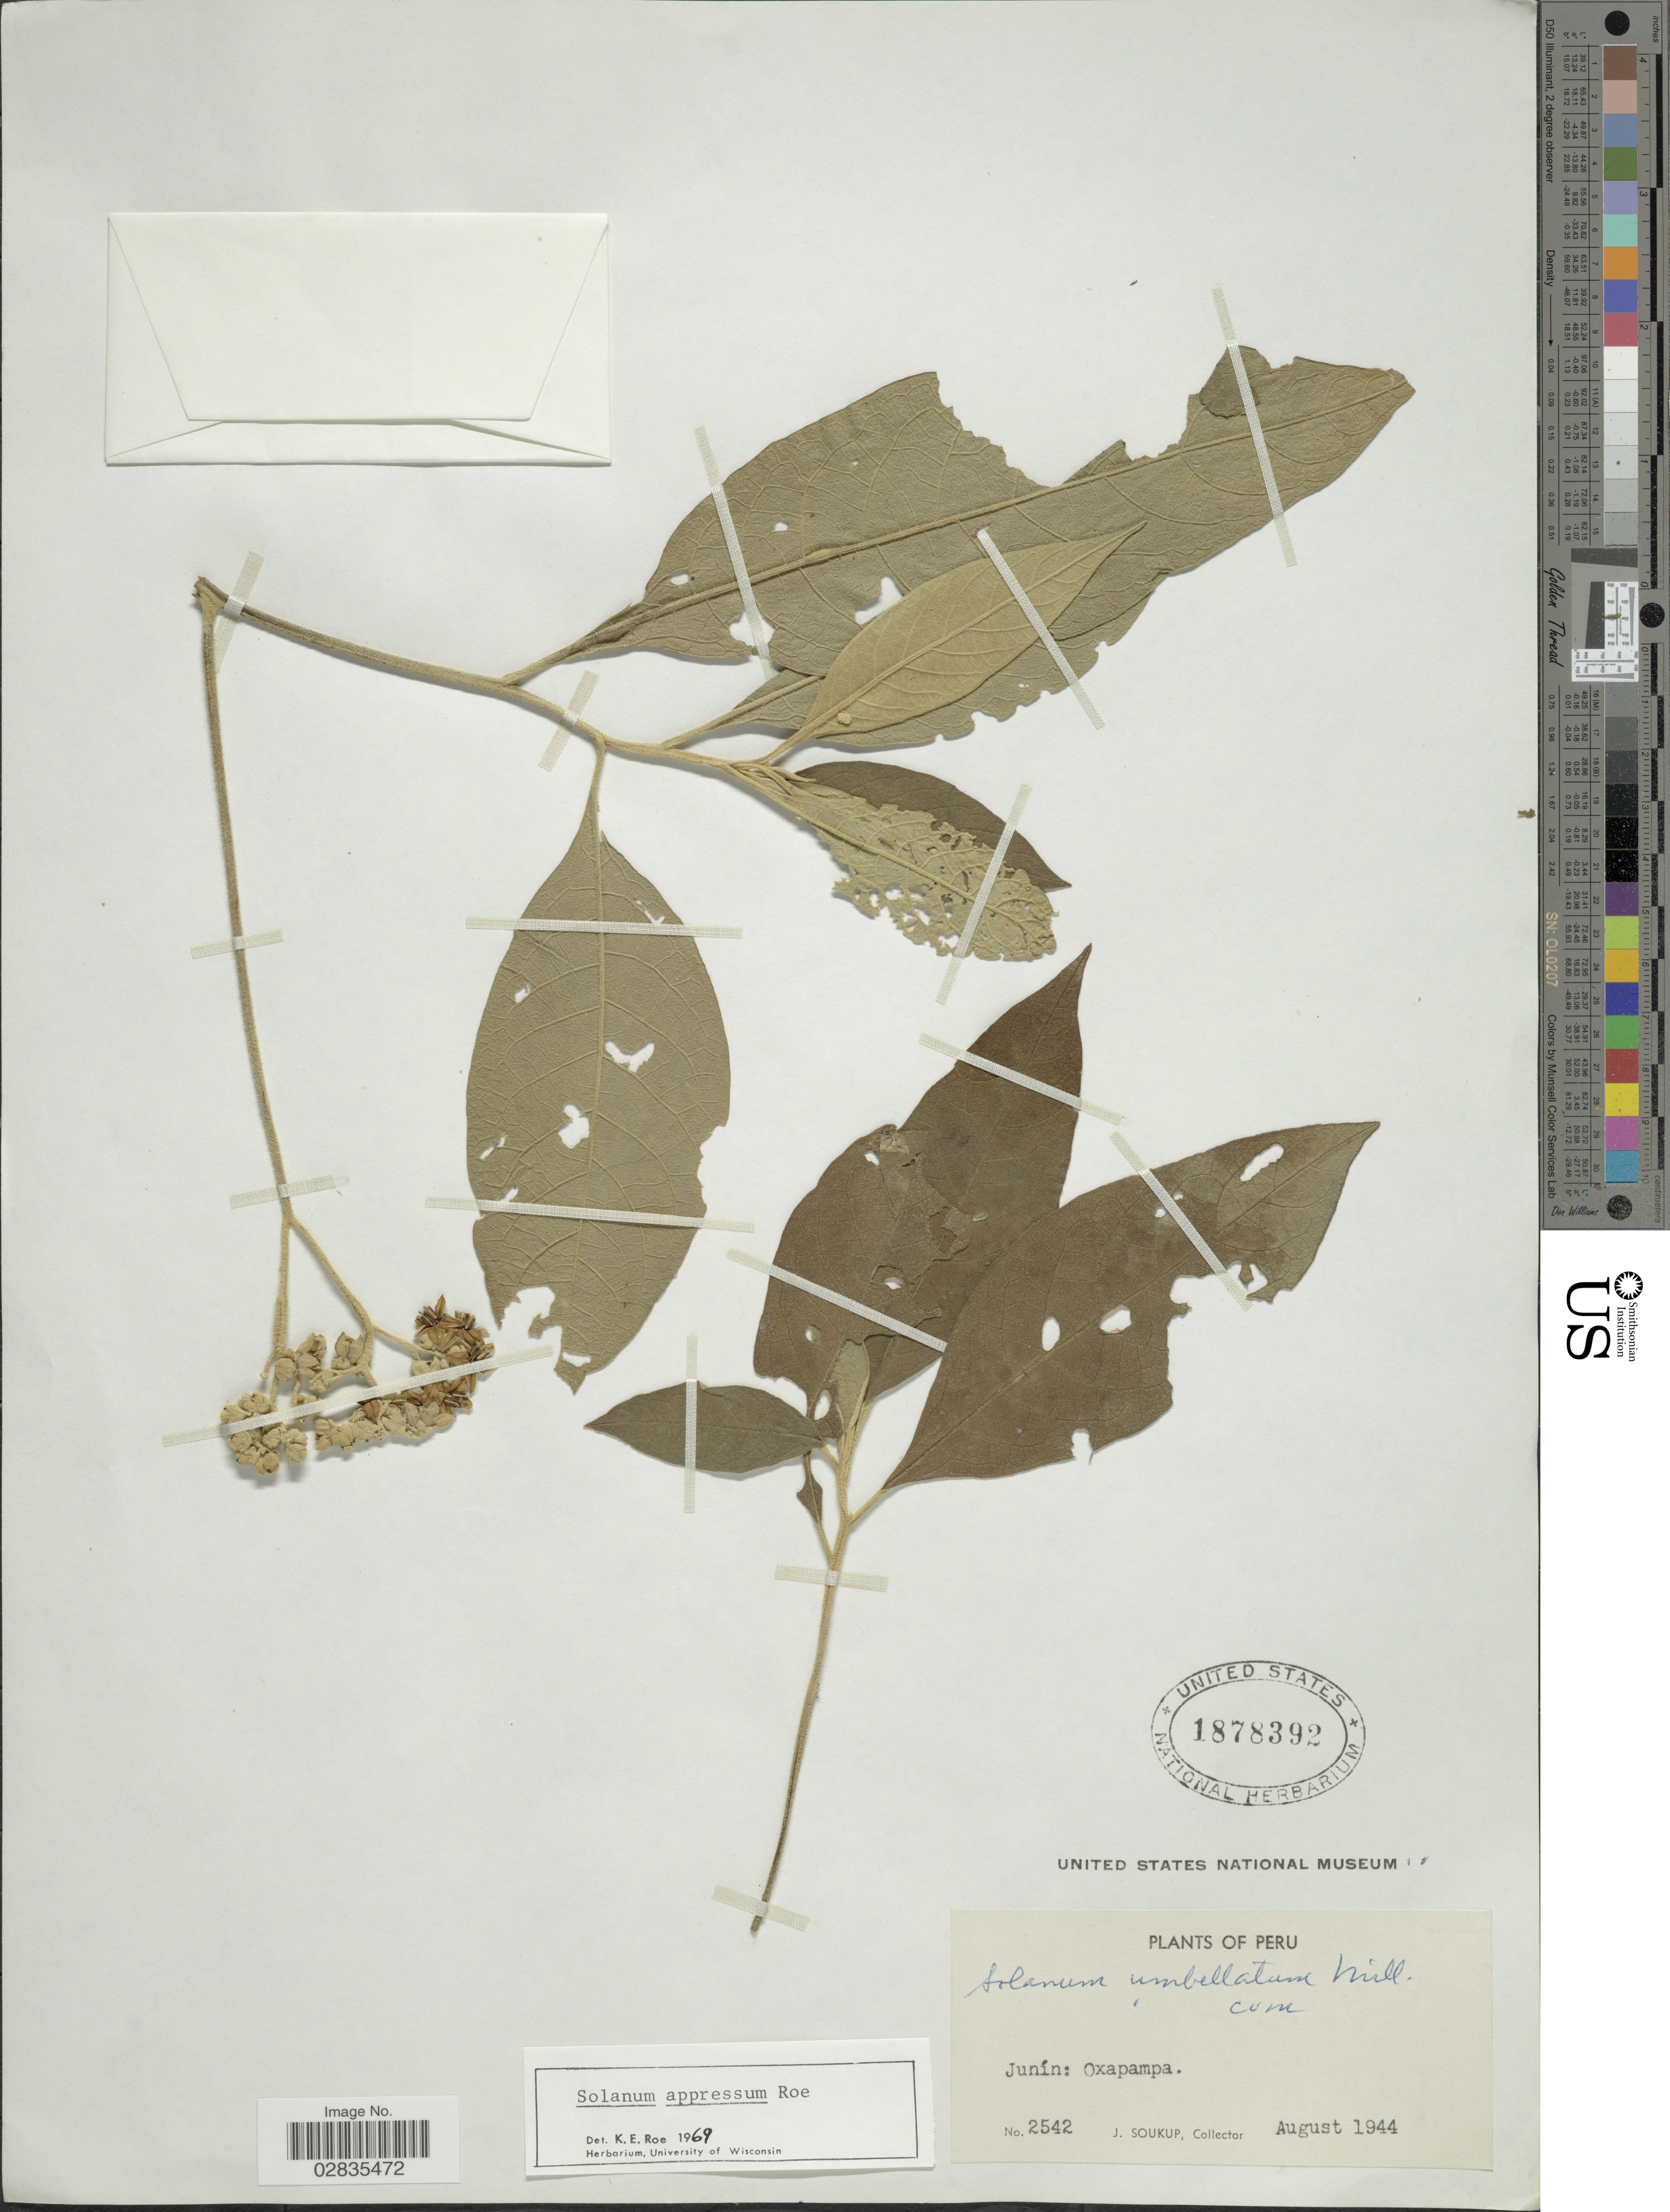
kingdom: Plantae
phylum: Tracheophyta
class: Magnoliopsida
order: Solanales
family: Solanaceae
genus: Solanum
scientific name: Solanum appressum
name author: K.E. Roe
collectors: J. Soukup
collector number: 2542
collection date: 1944-08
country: Peru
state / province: Junín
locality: Oxapampa.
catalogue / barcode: US 1878392